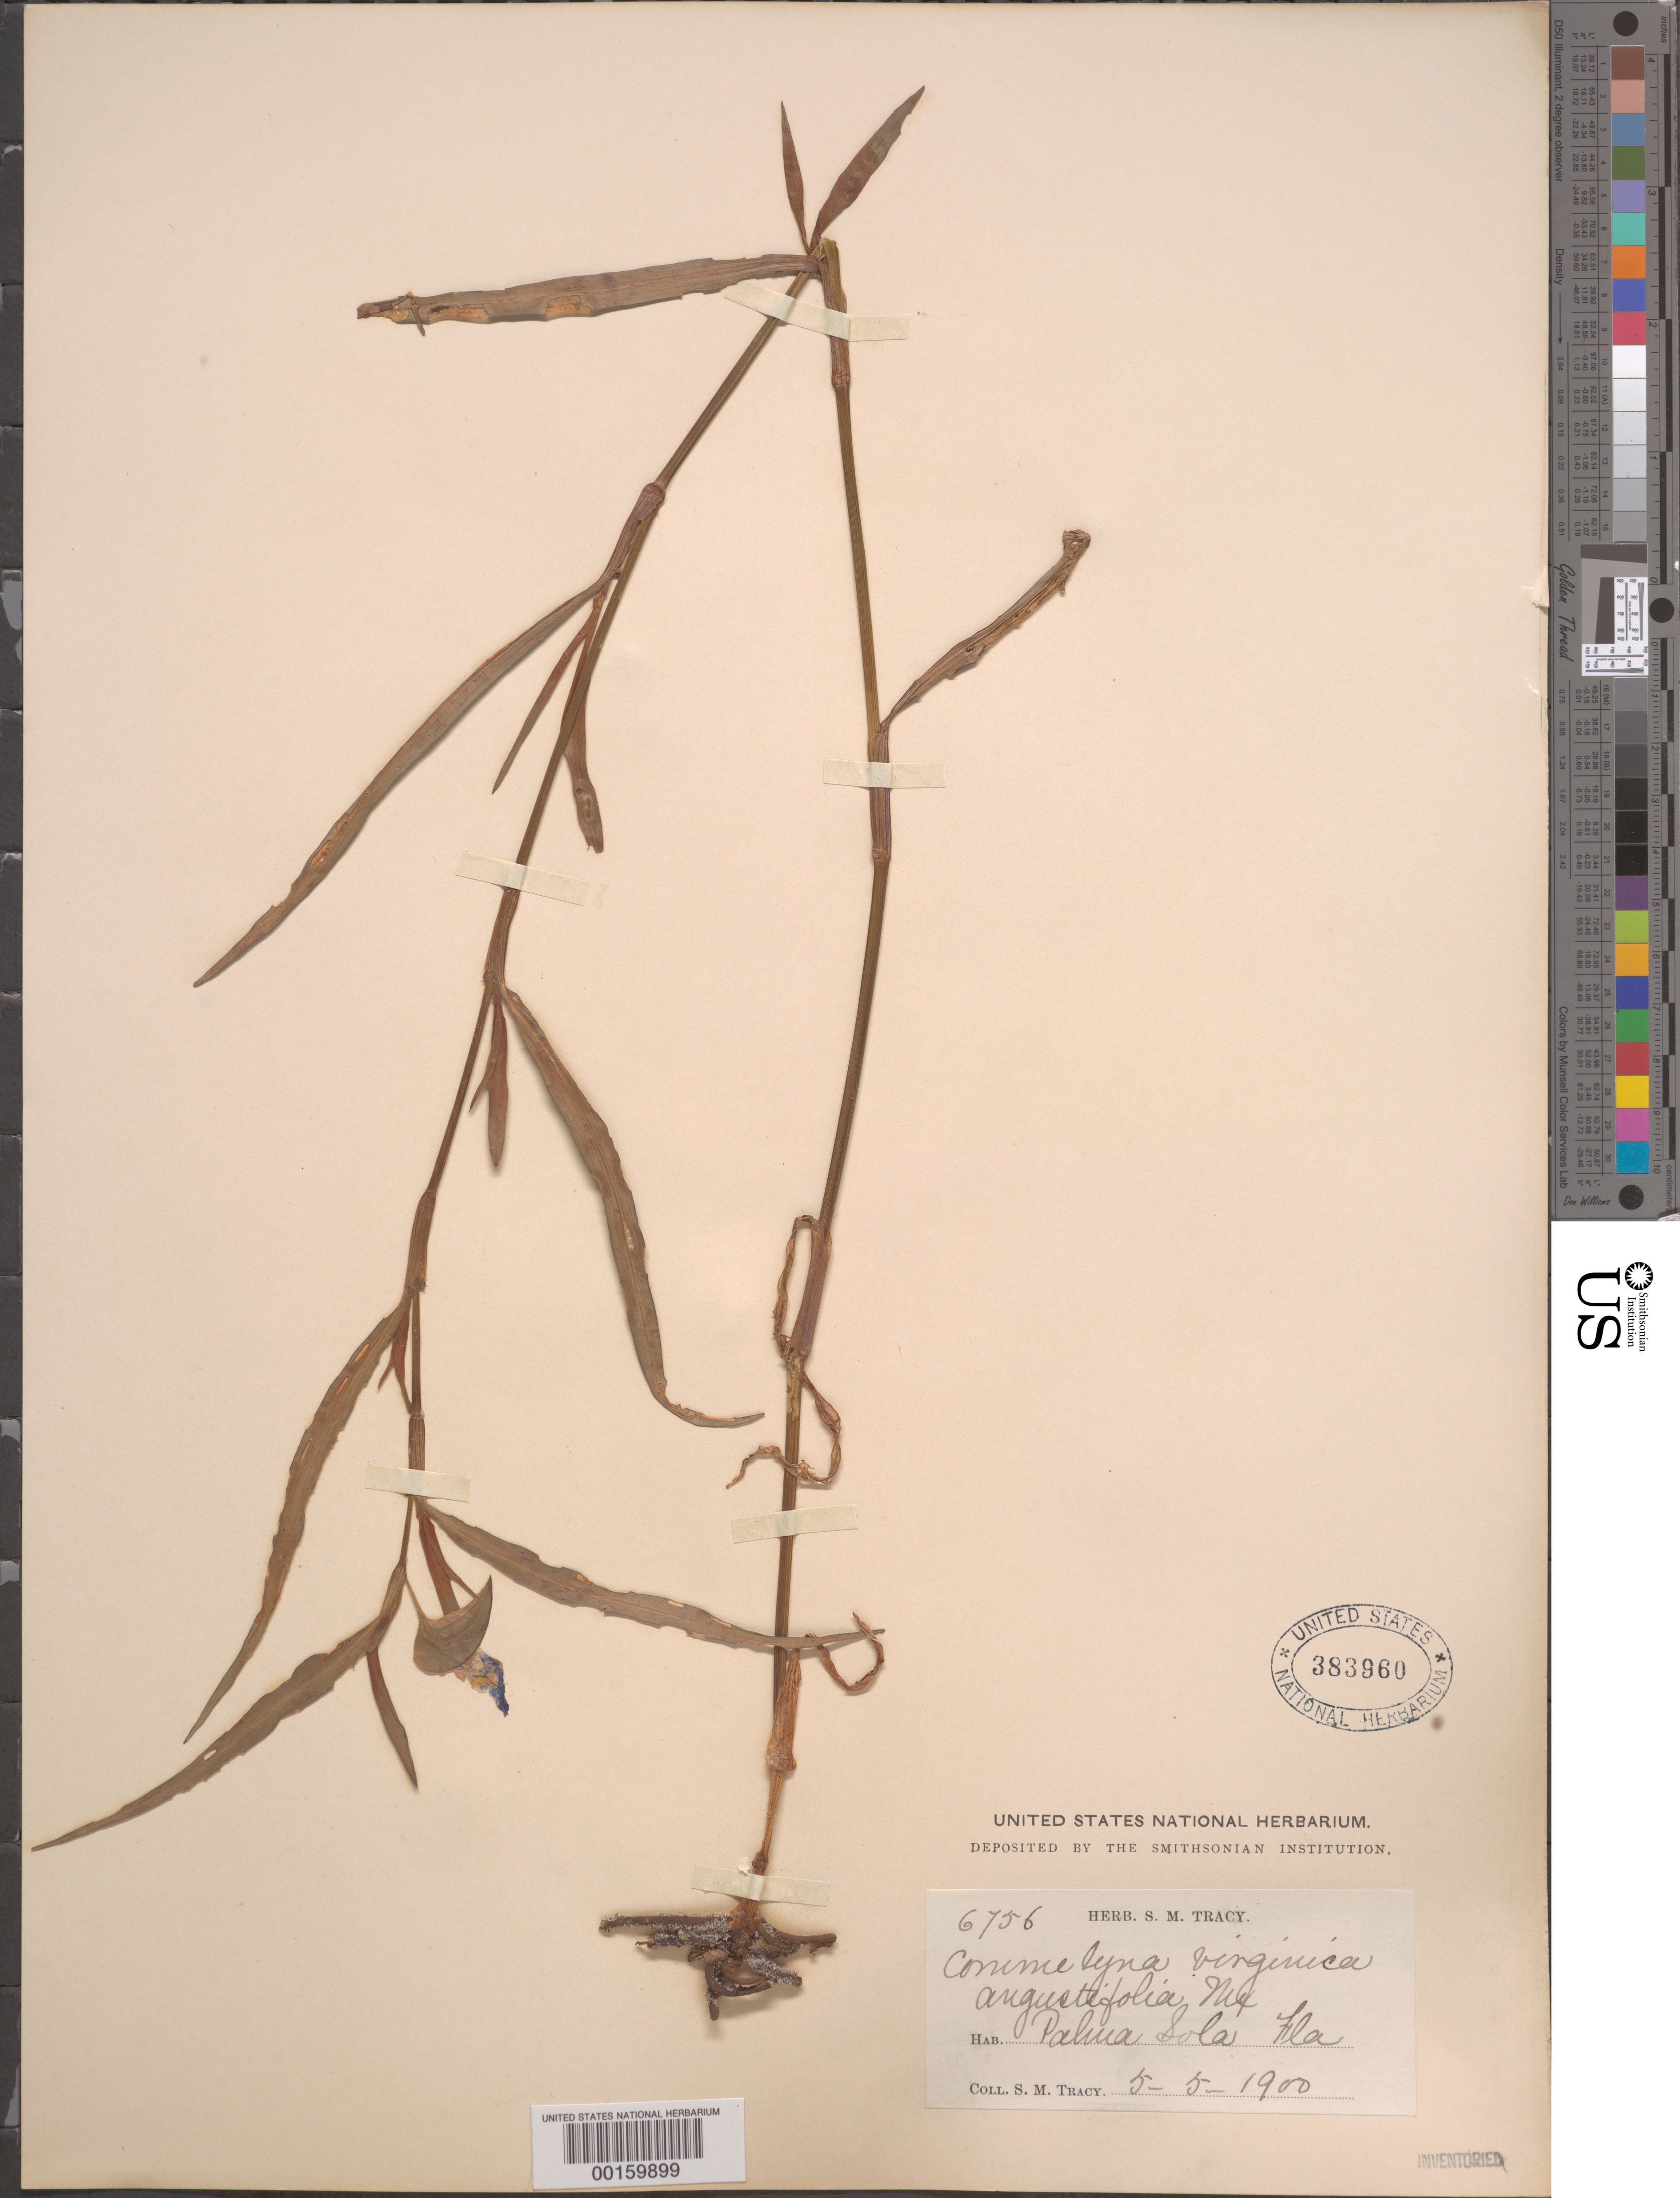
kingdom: Plantae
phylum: Tracheophyta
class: Liliopsida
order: Commelinales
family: Commelinaceae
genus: Commelina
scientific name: Commelina erecta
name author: L.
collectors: S. M. Tracy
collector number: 6756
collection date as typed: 05 May 1900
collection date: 1900-05-05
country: United States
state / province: Florida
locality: Palma sola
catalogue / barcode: US 383960